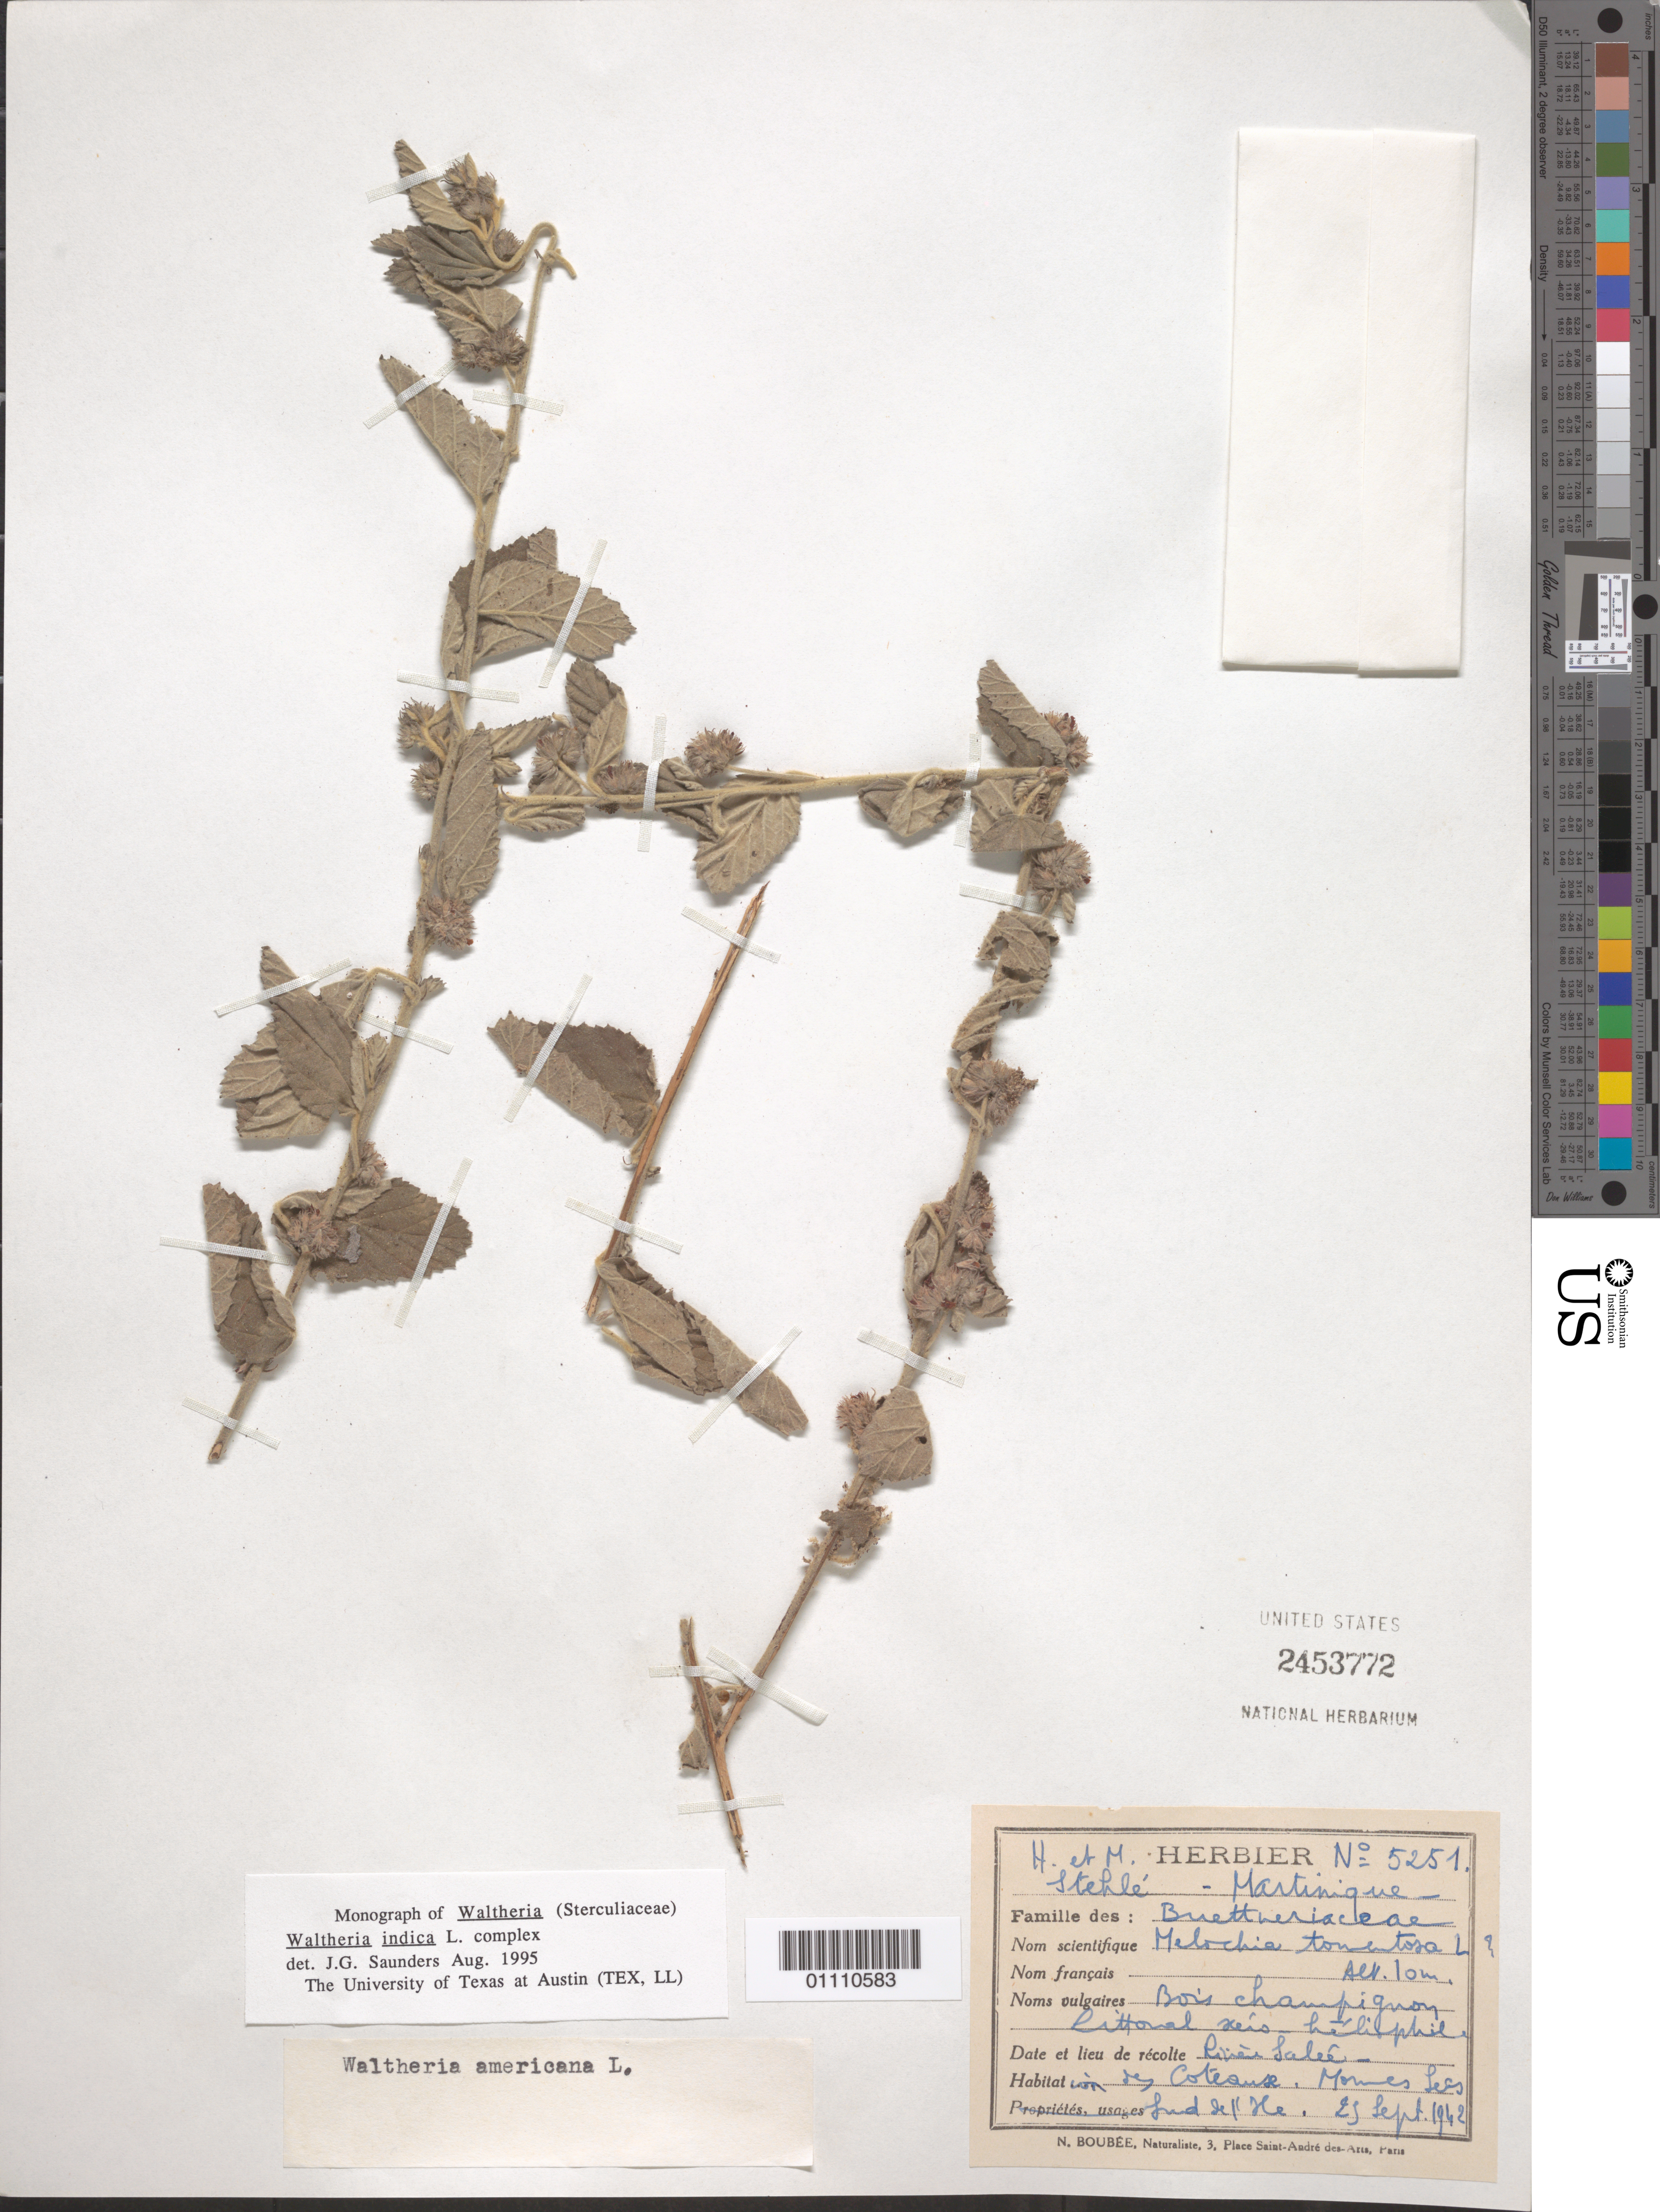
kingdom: Plantae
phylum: Tracheophyta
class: Magnoliopsida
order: Malvales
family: Malvaceae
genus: Waltheria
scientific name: Waltheria indica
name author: L.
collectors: H. Stehlé & M. Stehlé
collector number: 5251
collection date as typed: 23 Sep 1942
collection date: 1942-09-23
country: Martinique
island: Martinique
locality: River Saleé des Coteause. Morne les Sud de L'Ile.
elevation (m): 10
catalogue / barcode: US 2453772